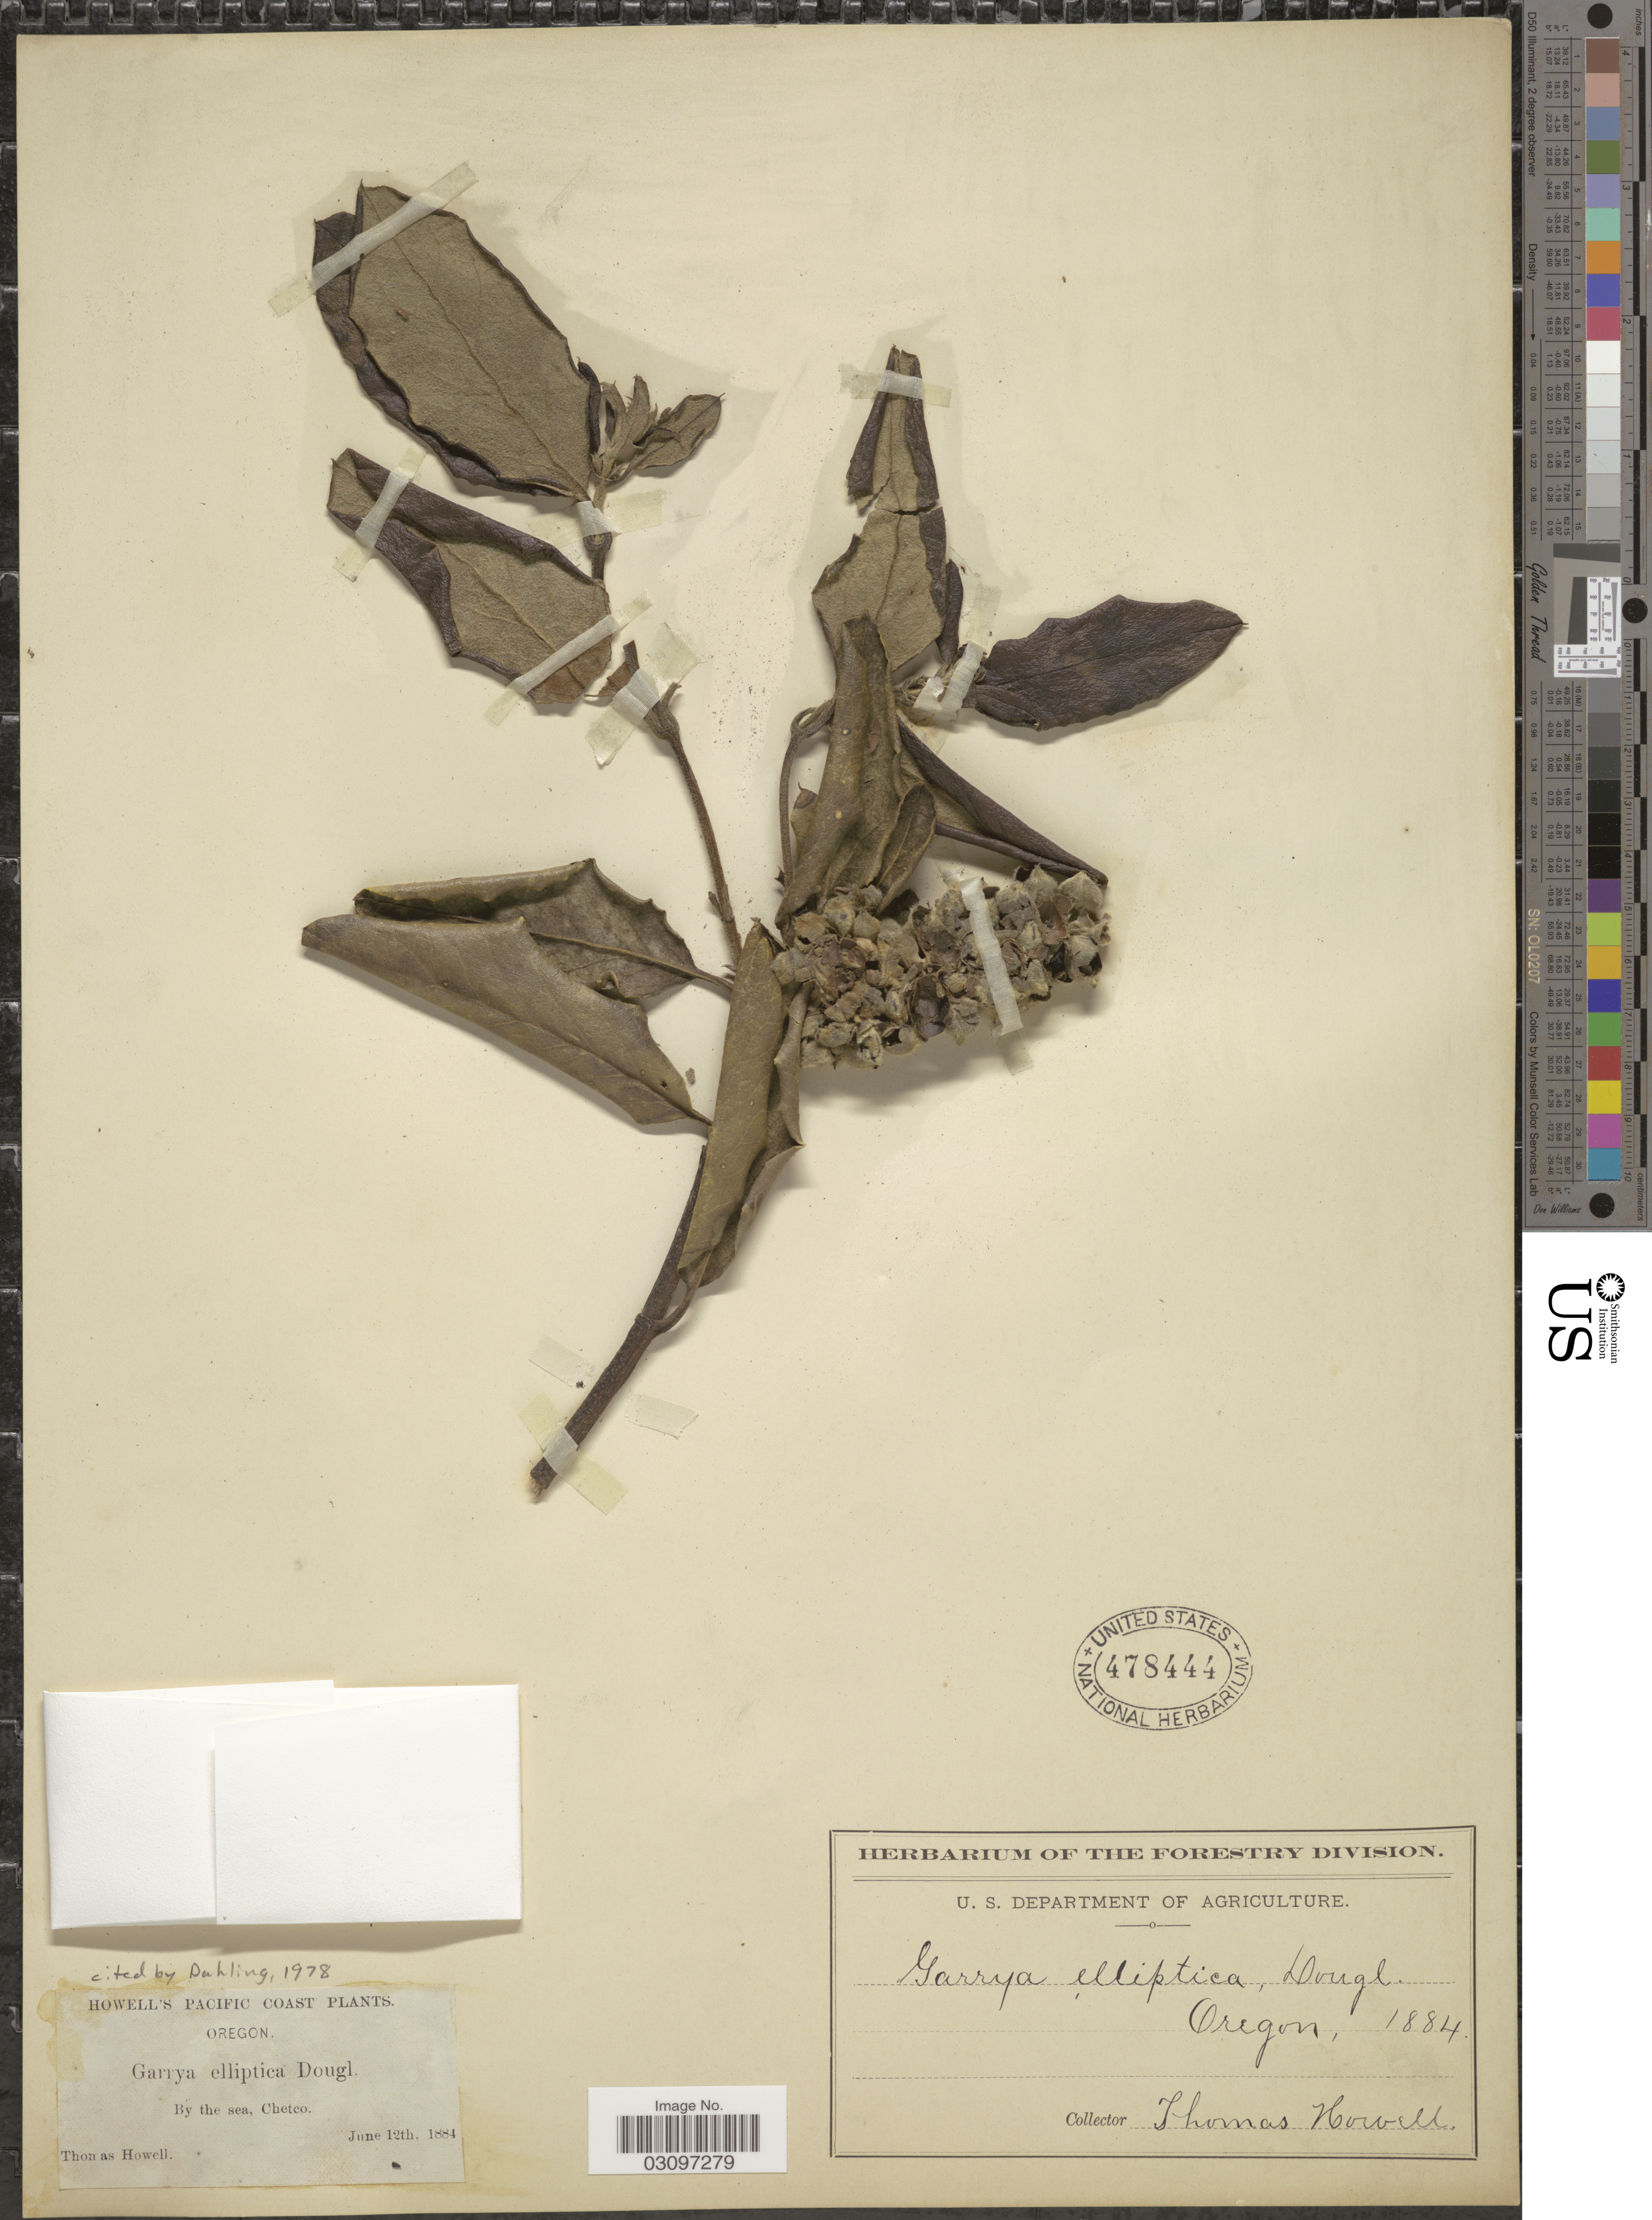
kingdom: Plantae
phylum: Tracheophyta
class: Magnoliopsida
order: Garryales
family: Garryaceae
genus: Garrya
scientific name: Garrya elliptica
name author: Douglas ex Lindl.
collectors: T. Howell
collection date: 1884-06-12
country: United States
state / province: Oregon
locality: Pacific Coast. By the sea, Chetco.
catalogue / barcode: US 478444